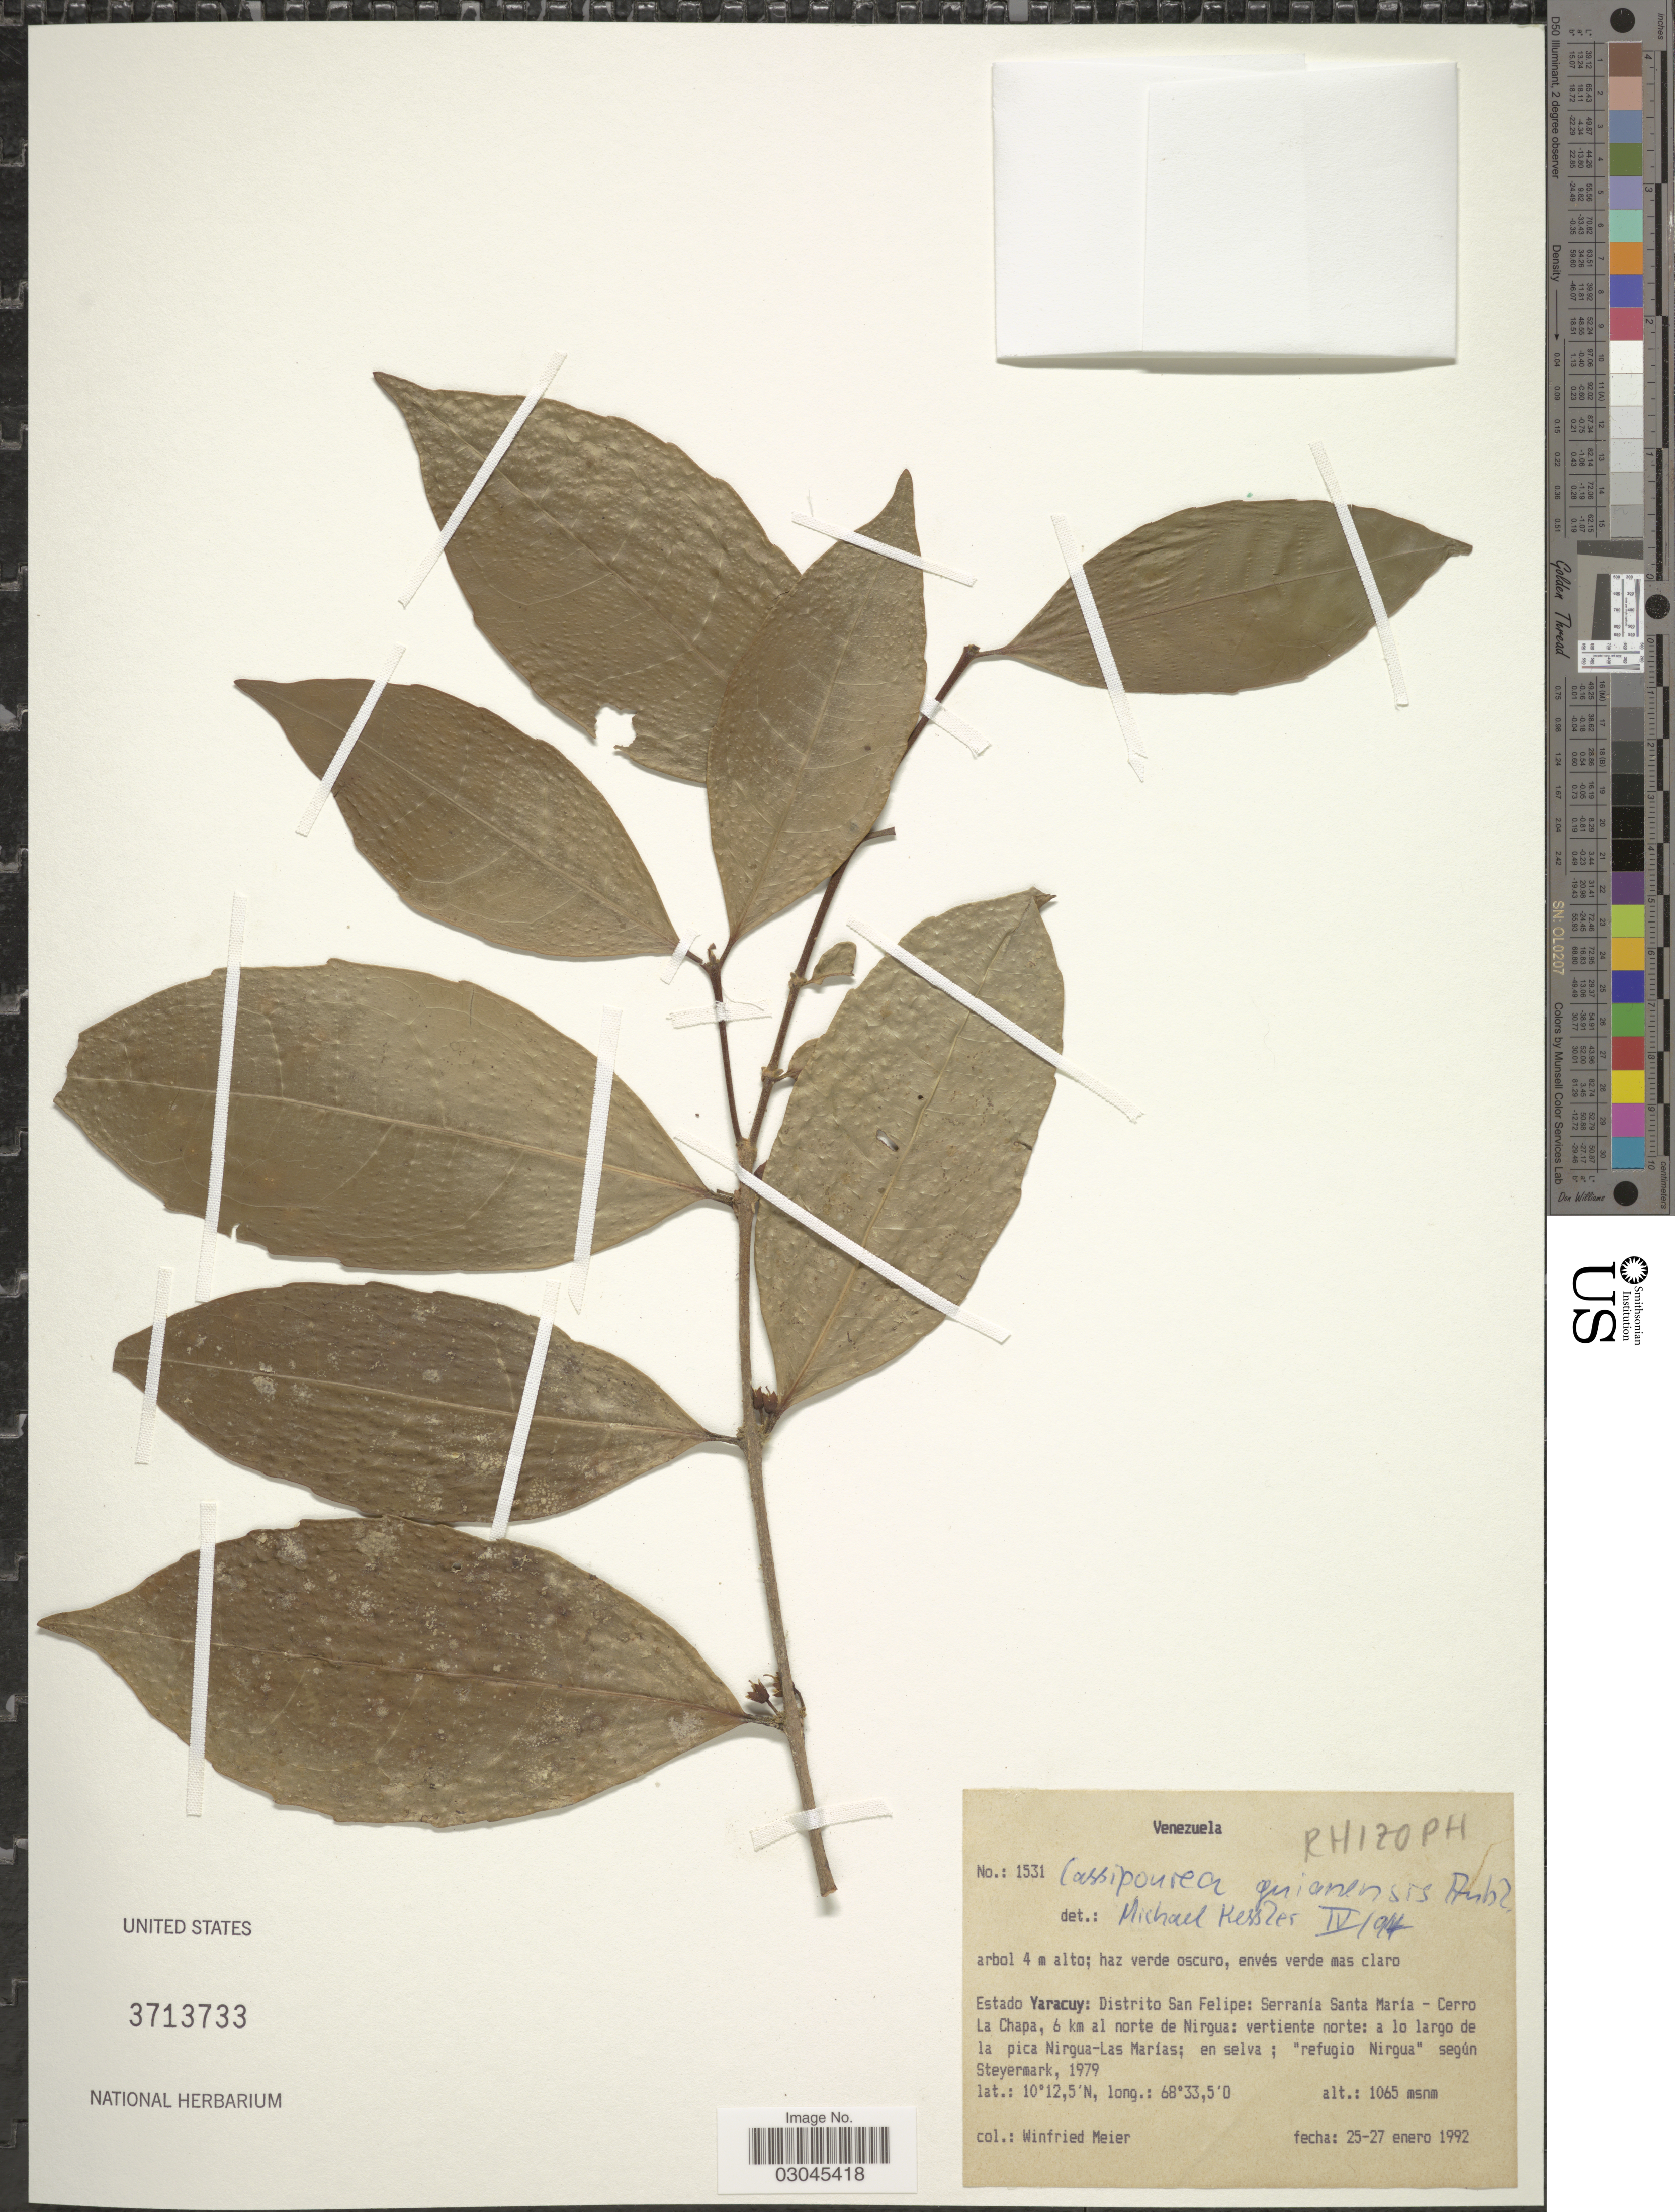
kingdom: Plantae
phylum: Tracheophyta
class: Magnoliopsida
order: Malpighiales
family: Rhizophoraceae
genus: Cassipourea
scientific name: Cassipourea guianensis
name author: Aubl.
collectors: W. Meier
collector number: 1531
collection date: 1992-01-25/1992-01-27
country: Venezuela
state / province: Yaracuy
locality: Estado Yaracuy: Distrito San Felipe: Serranía Santa María-Cerro La Chapa, 6 km al norte de Nirgua: vertiente norte: a lo largo de la pica Nirgua-Las Marías; en selva; "refugio Nirgua".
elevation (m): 1065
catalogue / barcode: US 3713733